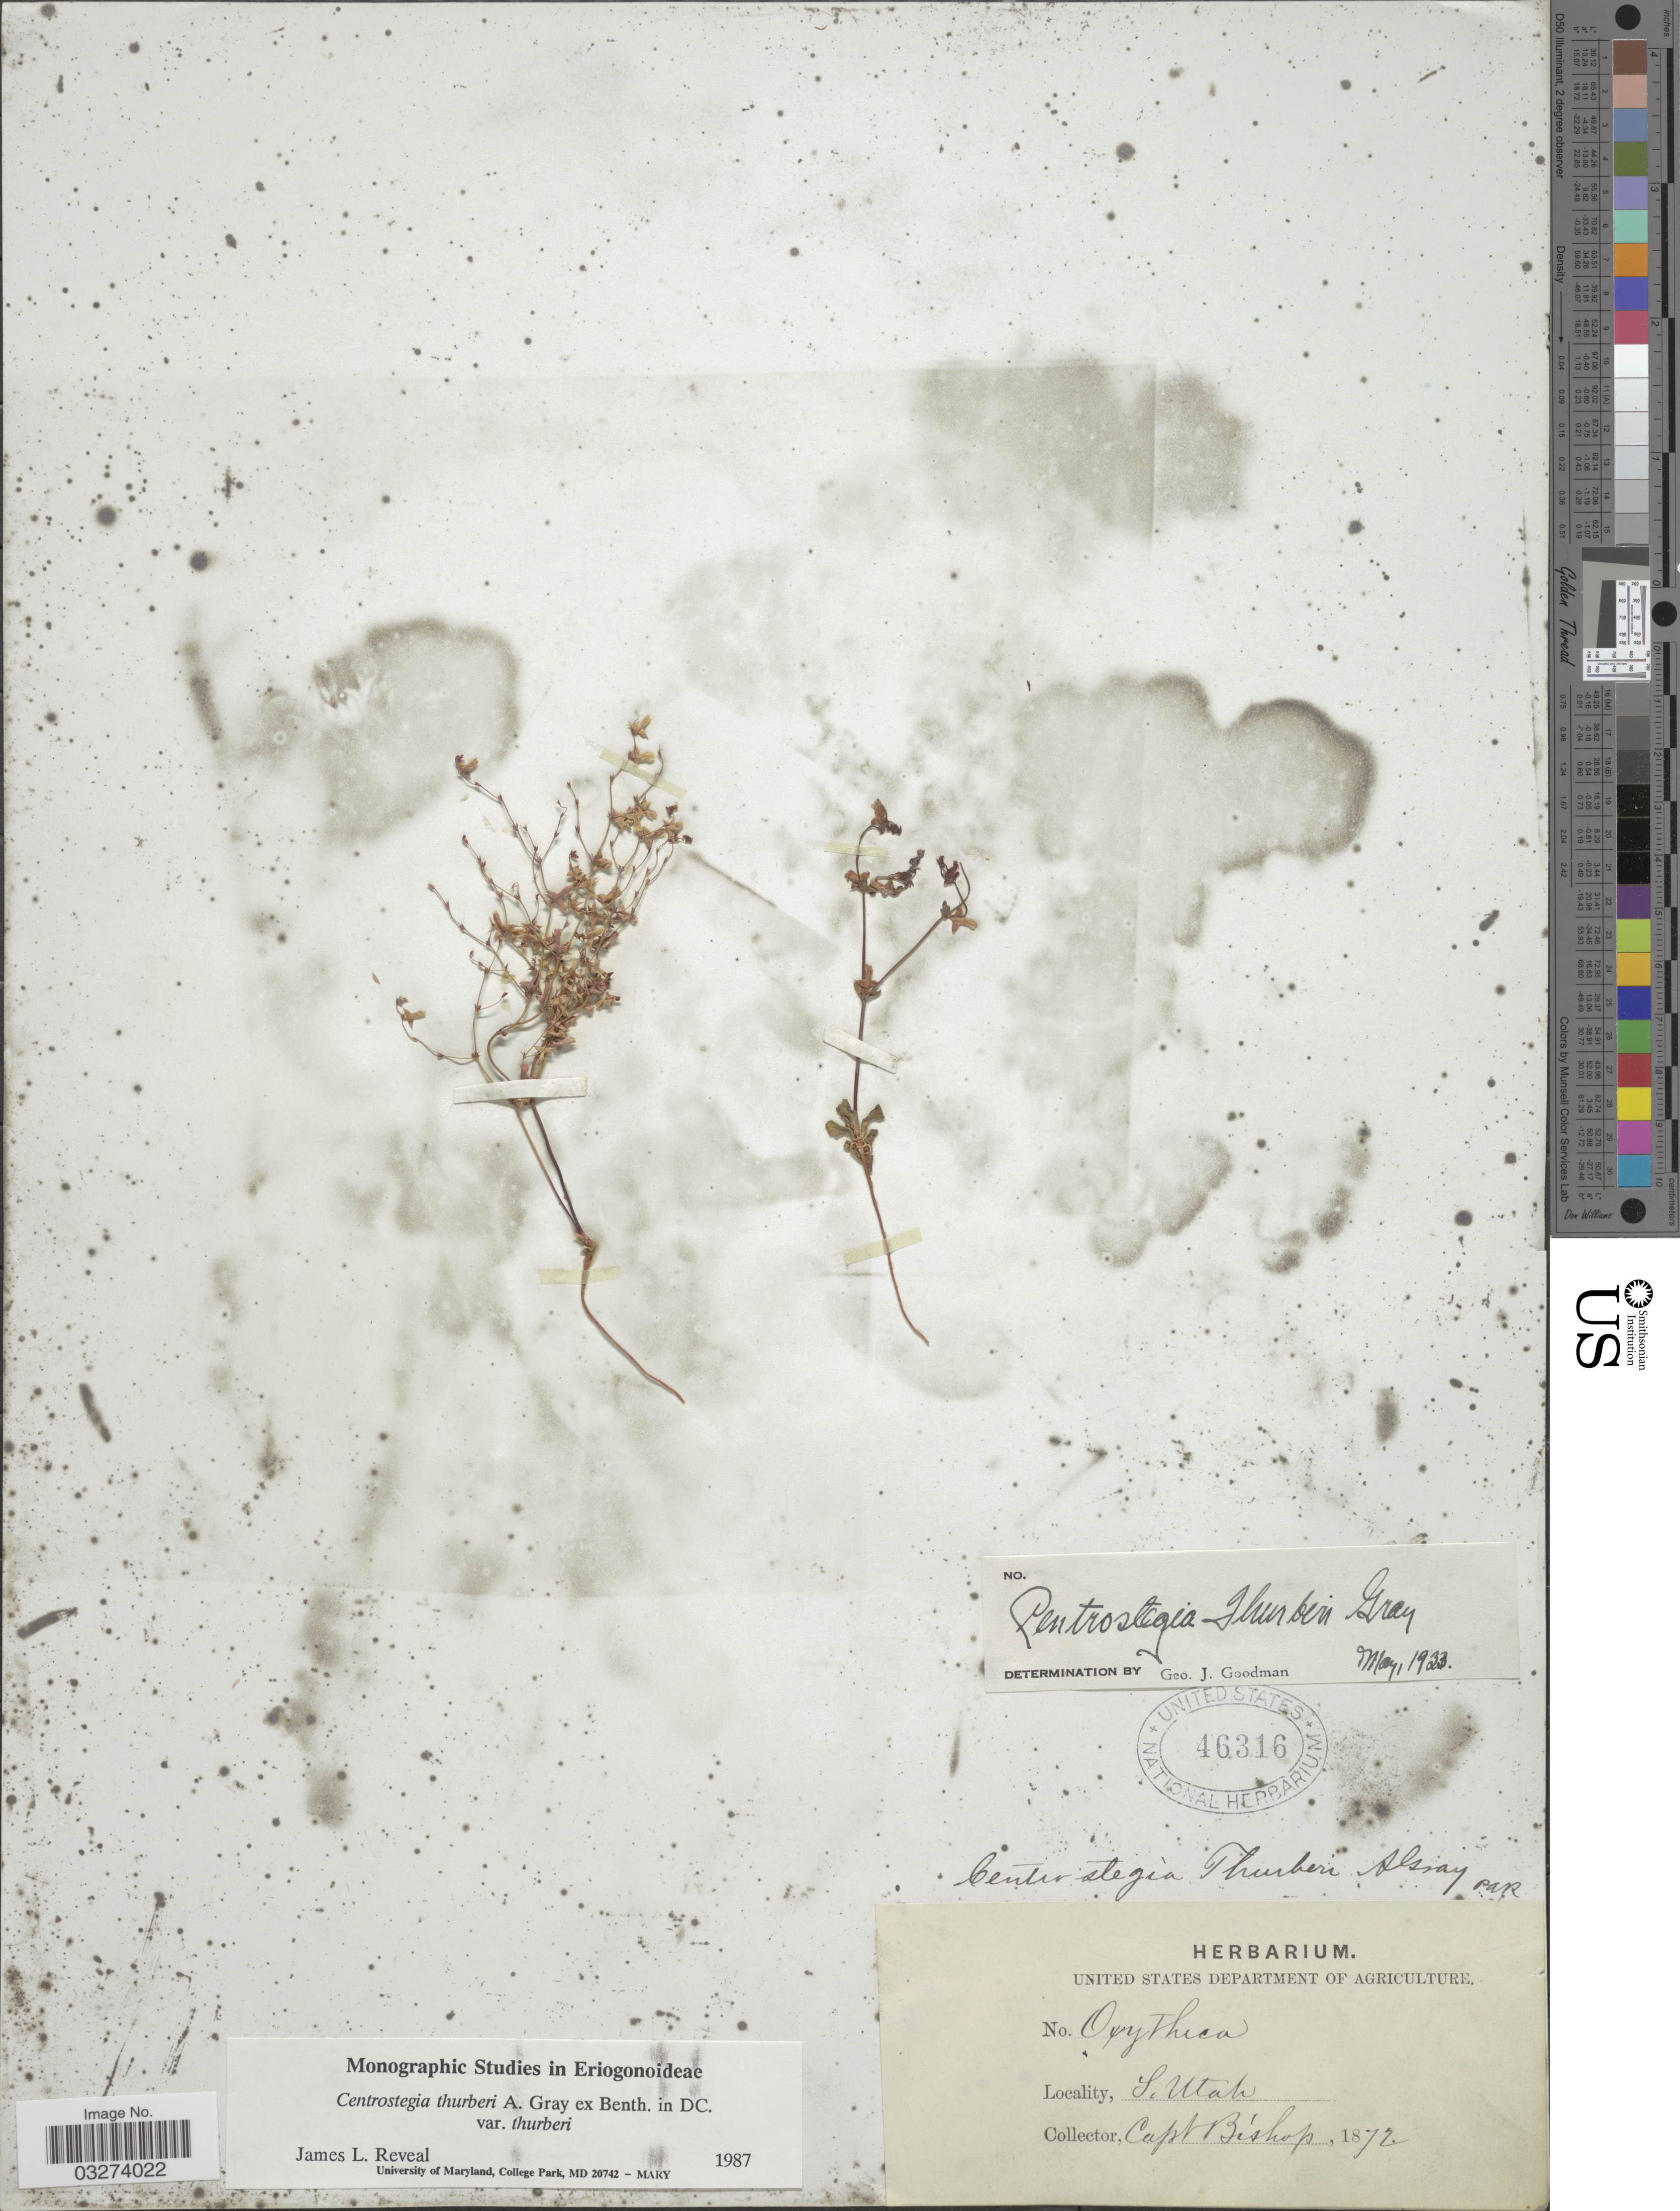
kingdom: Plantae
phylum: Tracheophyta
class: Magnoliopsida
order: Caryophyllales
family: Polygonaceae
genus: Centrostegia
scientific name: Centrostegia thurberi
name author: A. Gray ex Benth.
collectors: F. M. Bishop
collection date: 1872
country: United States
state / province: Utah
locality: S. Utah.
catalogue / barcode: US 46316